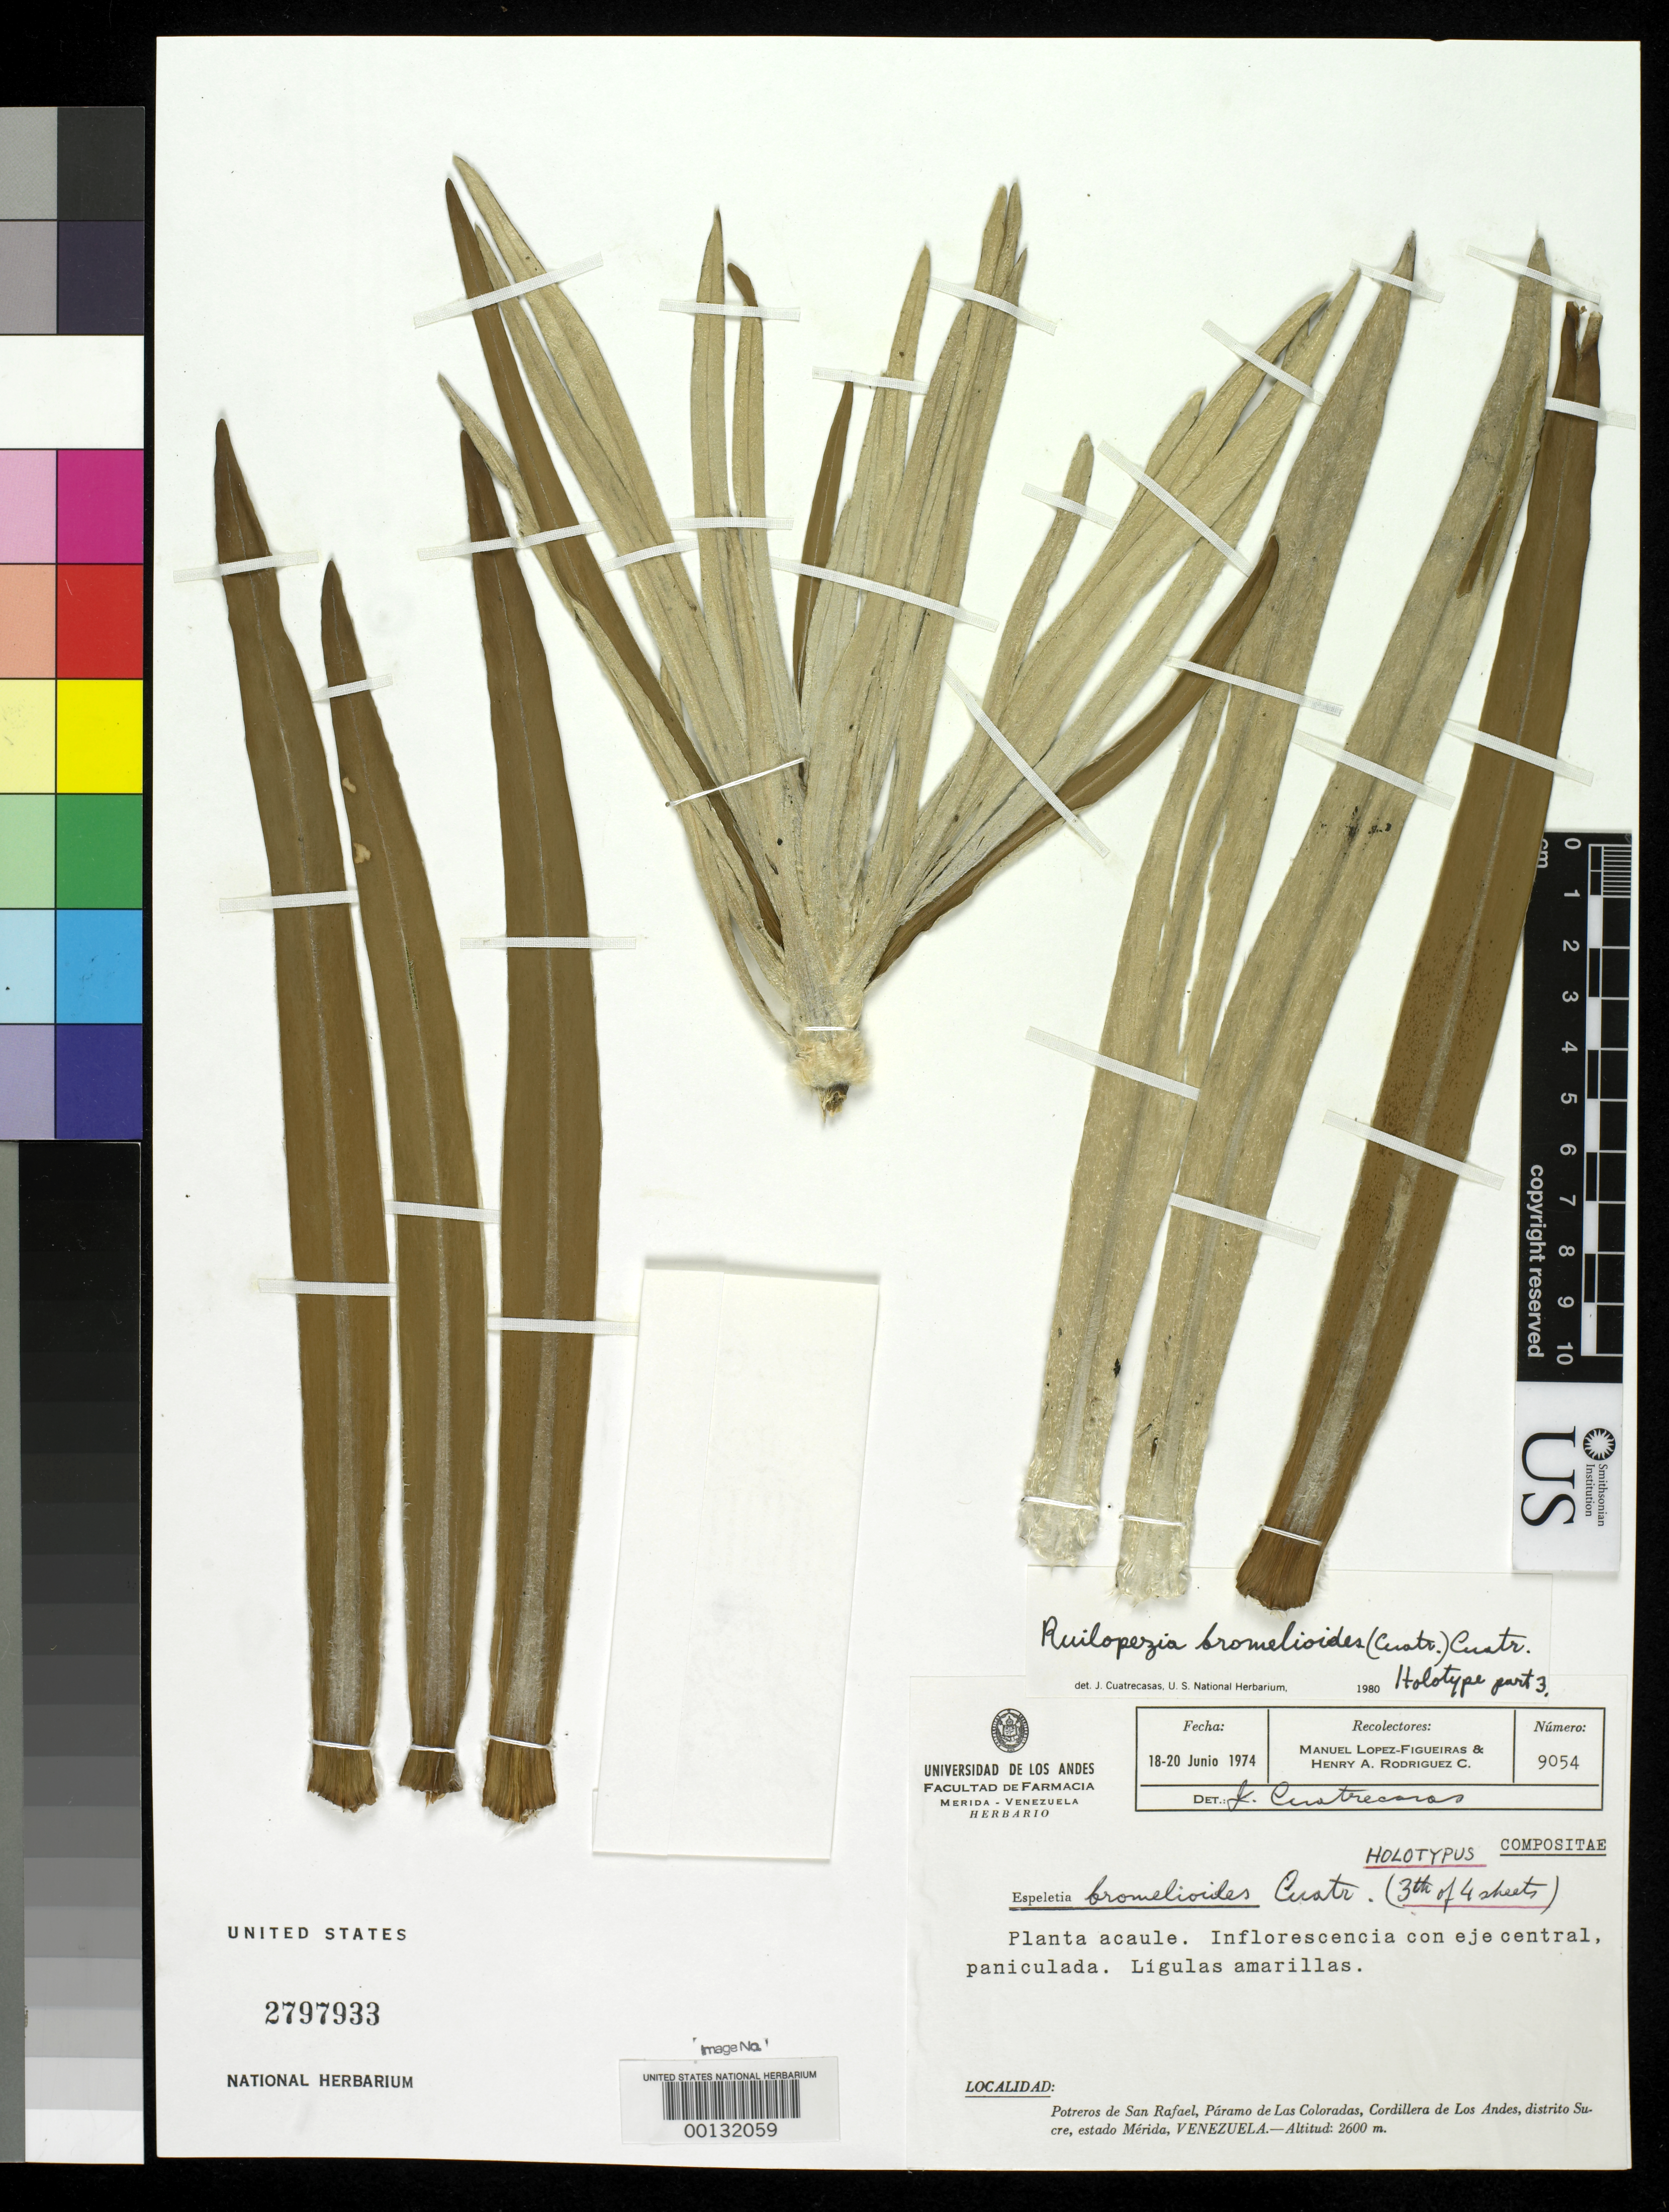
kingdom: Plantae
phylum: Tracheophyta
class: Magnoliopsida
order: Asterales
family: Asteraceae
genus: Espeletia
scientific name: Espeletia bromelioides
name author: Cuatrec.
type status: Holotype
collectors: M. López Figueiras & H. A. Rodriguez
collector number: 9054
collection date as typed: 18 Jun 1974 to 20 Jun 1974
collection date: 1974-06-18/1974-06-20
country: Venezuela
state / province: Mérida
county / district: Sucre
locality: Potreros de San Rafael, Páramo de las Coloradas, Cordillera de Los Andes.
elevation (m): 2600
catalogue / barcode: US 2797933